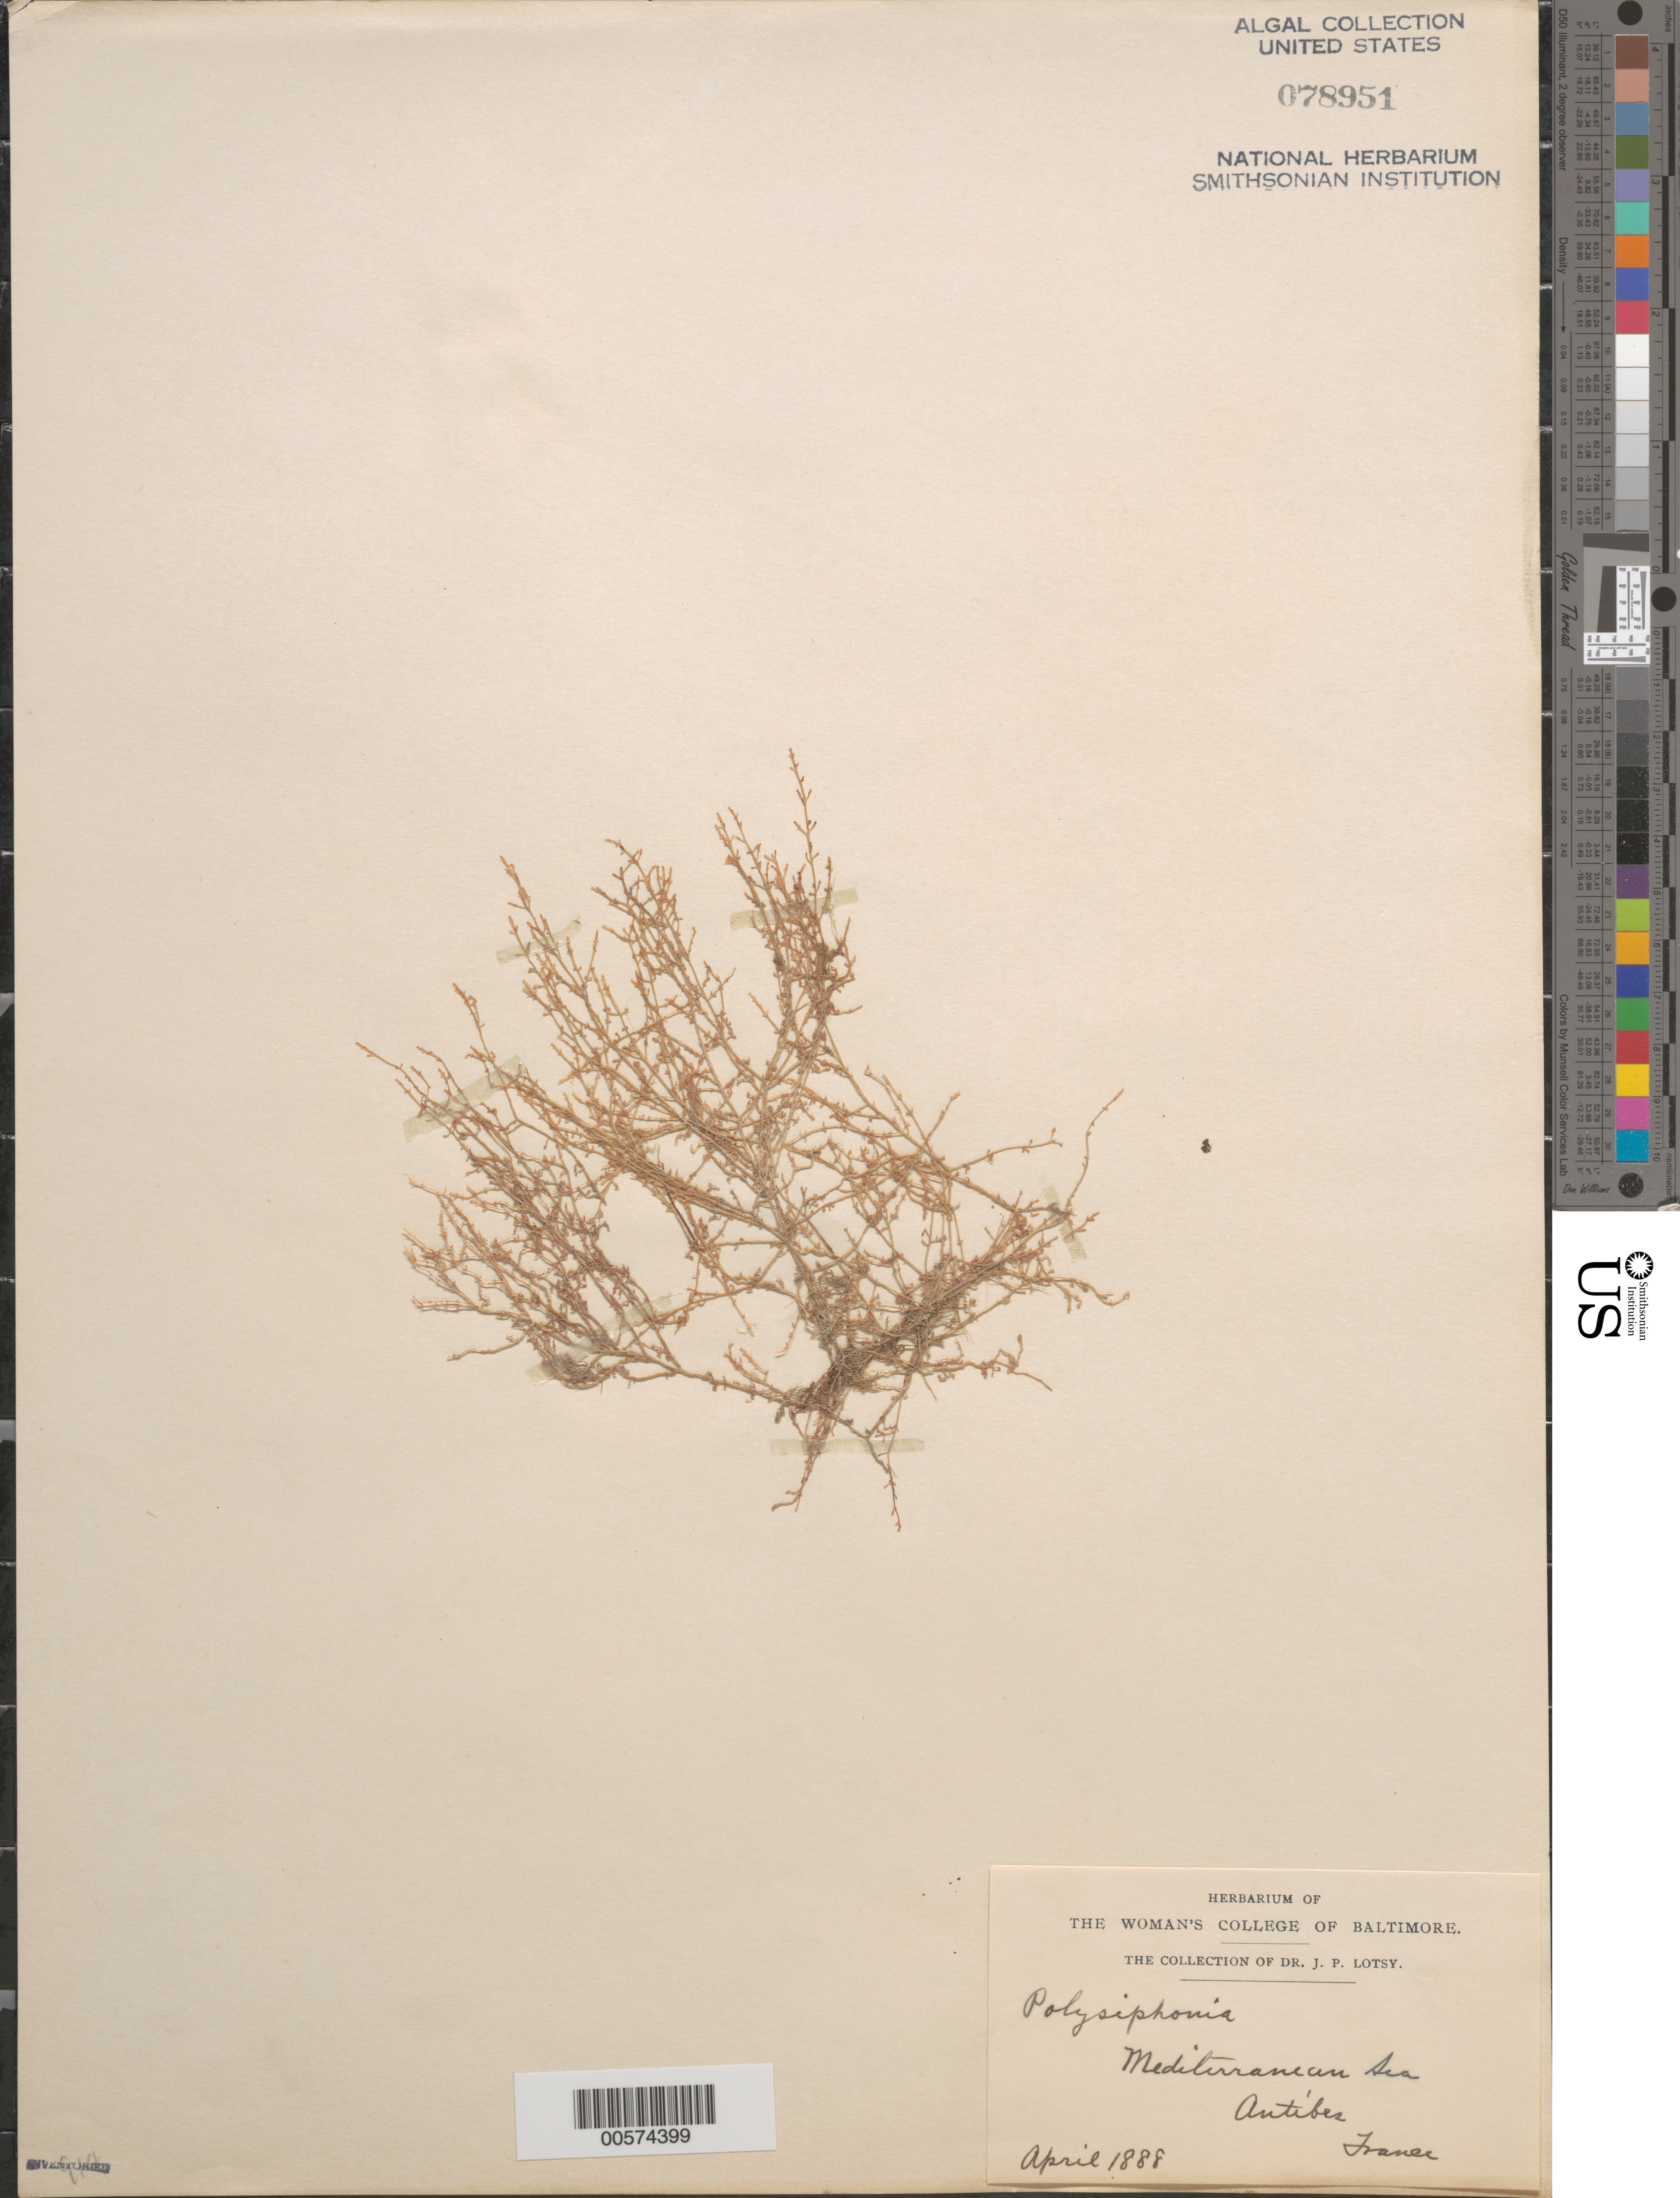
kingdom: Plantae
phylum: Rhodophyta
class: Florideophyceae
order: Ceramiales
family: Rhodomelaceae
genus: Polysiphonia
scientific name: Polysiphonia sp.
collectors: J. Lotsy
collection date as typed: Apr 1888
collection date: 1888-04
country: France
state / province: Provence-Alpes-Côte d'Azur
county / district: Alpes-Maritimes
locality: Mediterranean Sea, Antibes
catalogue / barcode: US 78951